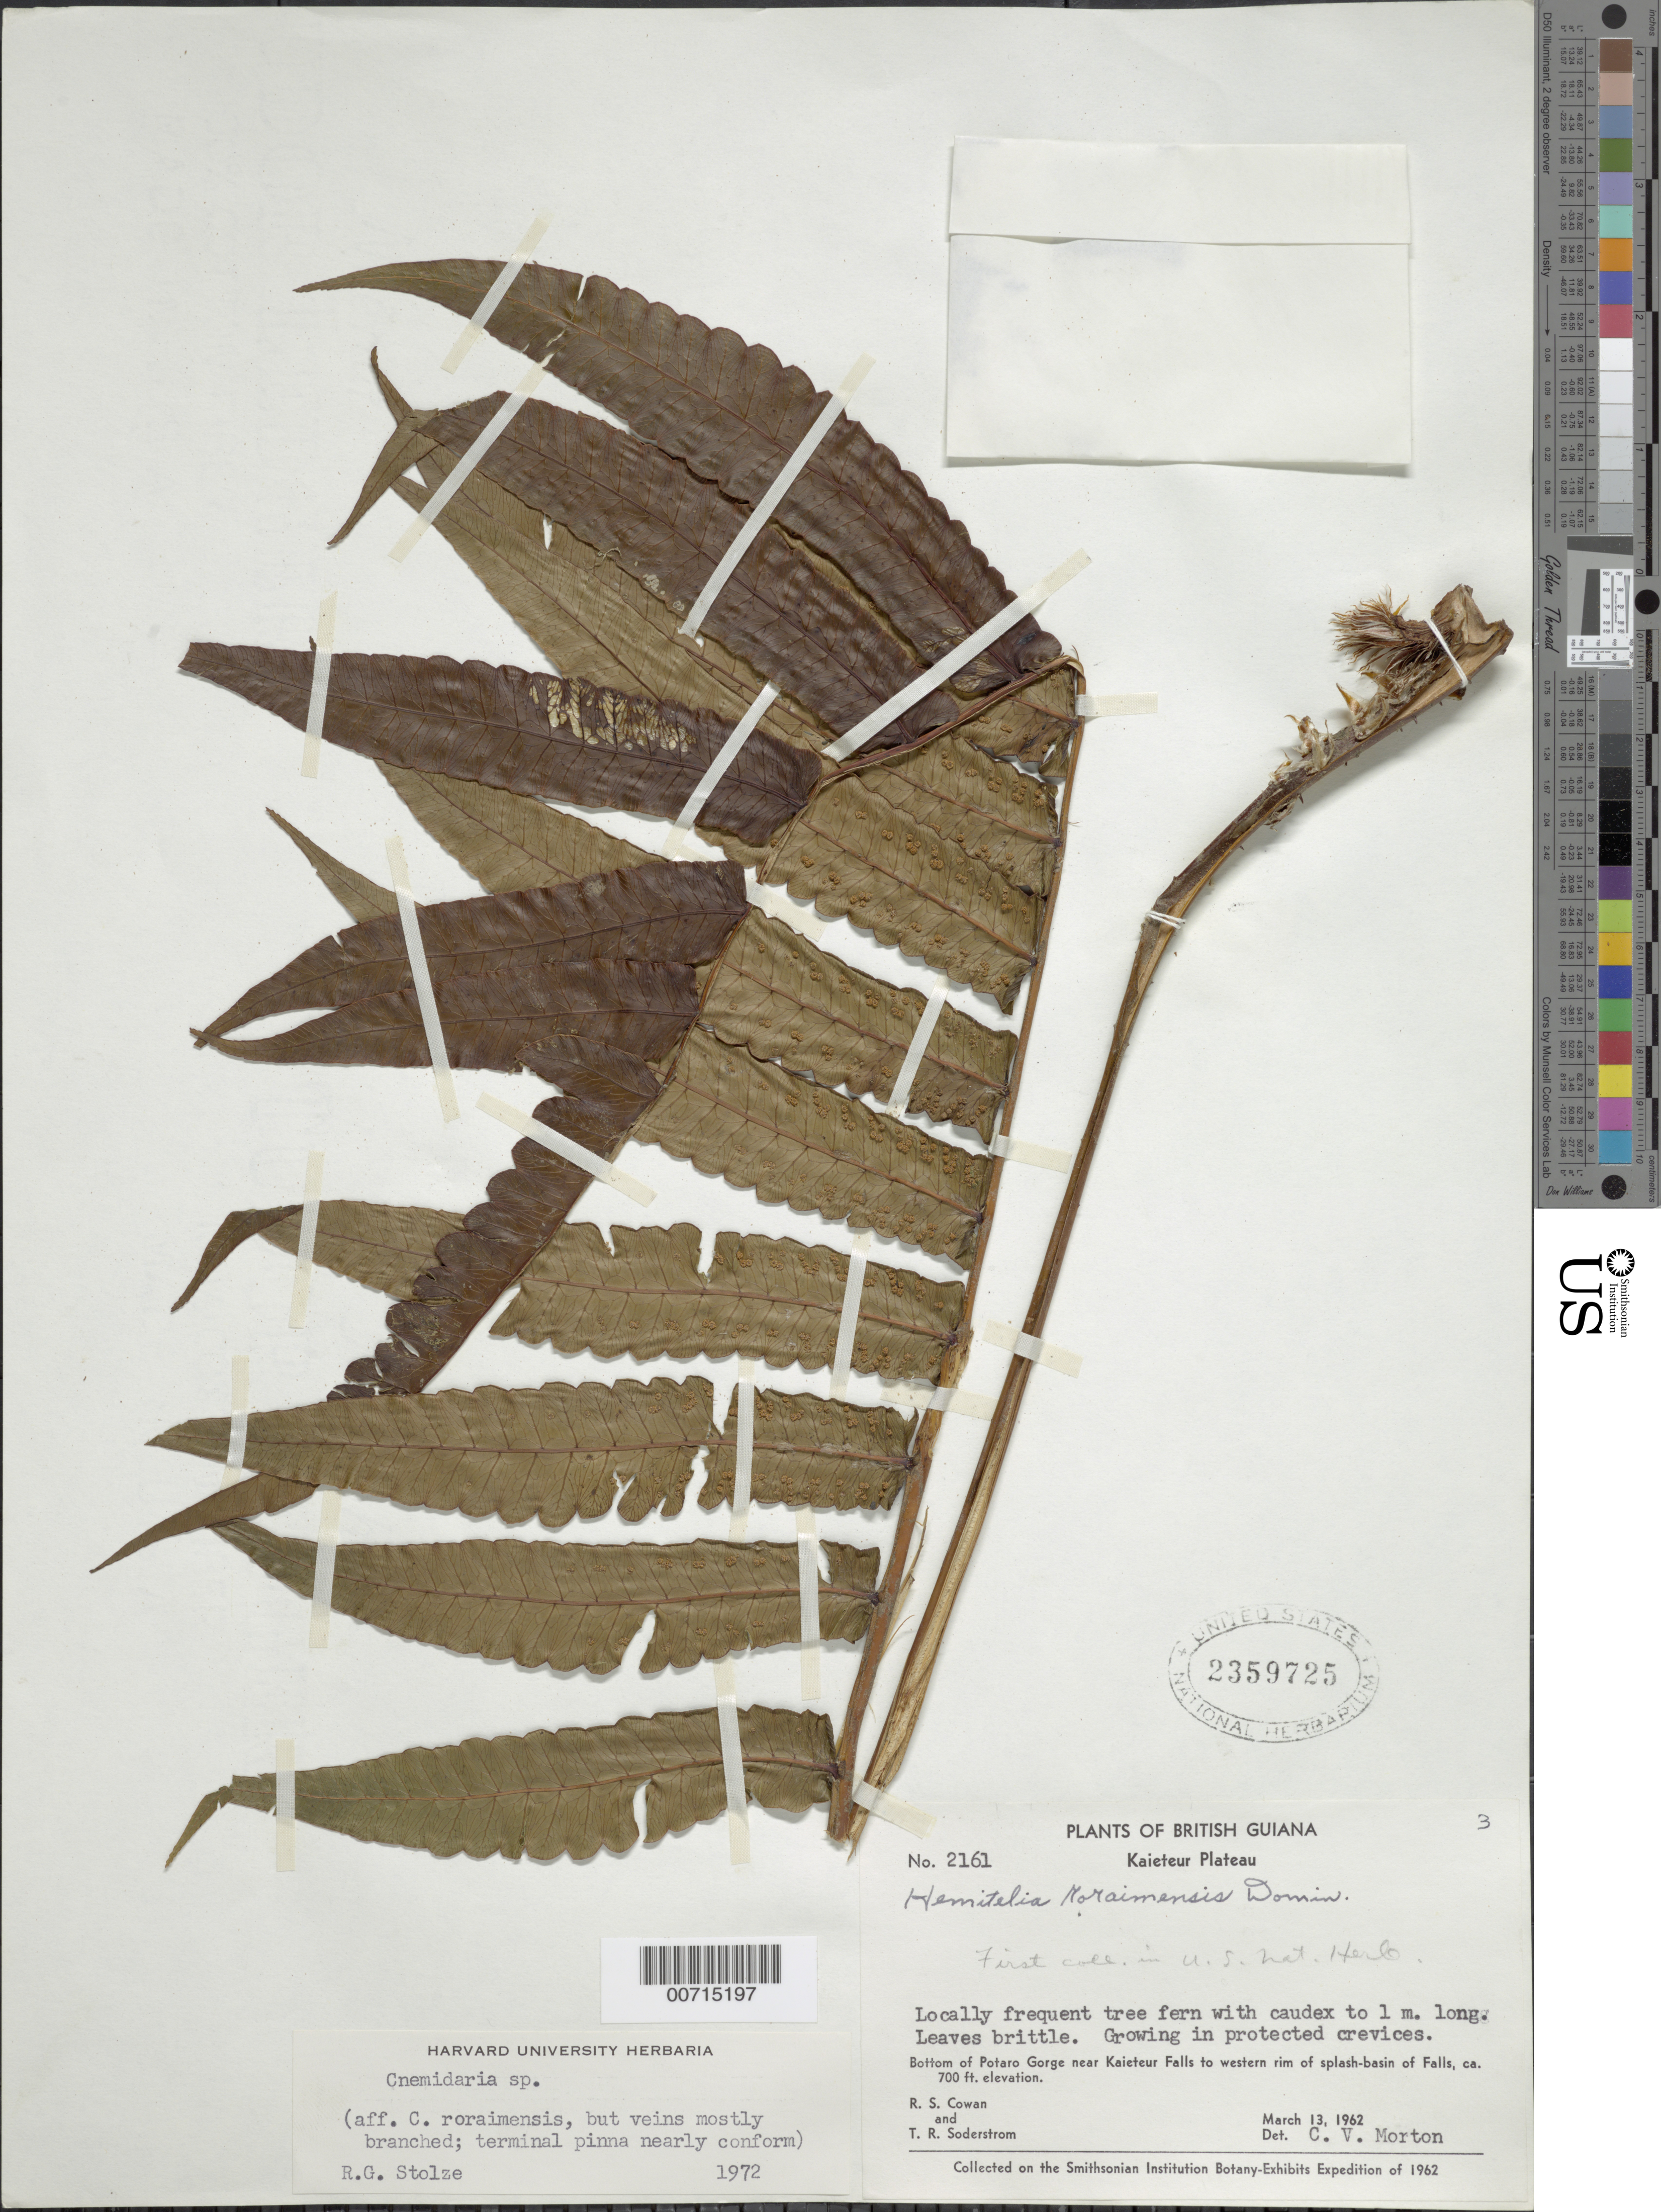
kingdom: Plantae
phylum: Tracheophyta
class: Polypodiopsida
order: Cyatheales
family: Cyatheaceae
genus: Cyathea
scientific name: Cyathea roraimensis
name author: (Domin) Domin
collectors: R. S. Cowan & T. R. Soderstrom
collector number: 2161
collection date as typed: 13-Mar-62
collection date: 1962-03-13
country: Guyana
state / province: Potaro-Siparuni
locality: Kaieteur Plateau, Potaro Gorge, near Kaieteur Falls to western rim of splash-basin of falls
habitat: In protected crevices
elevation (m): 427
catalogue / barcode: US 2359725